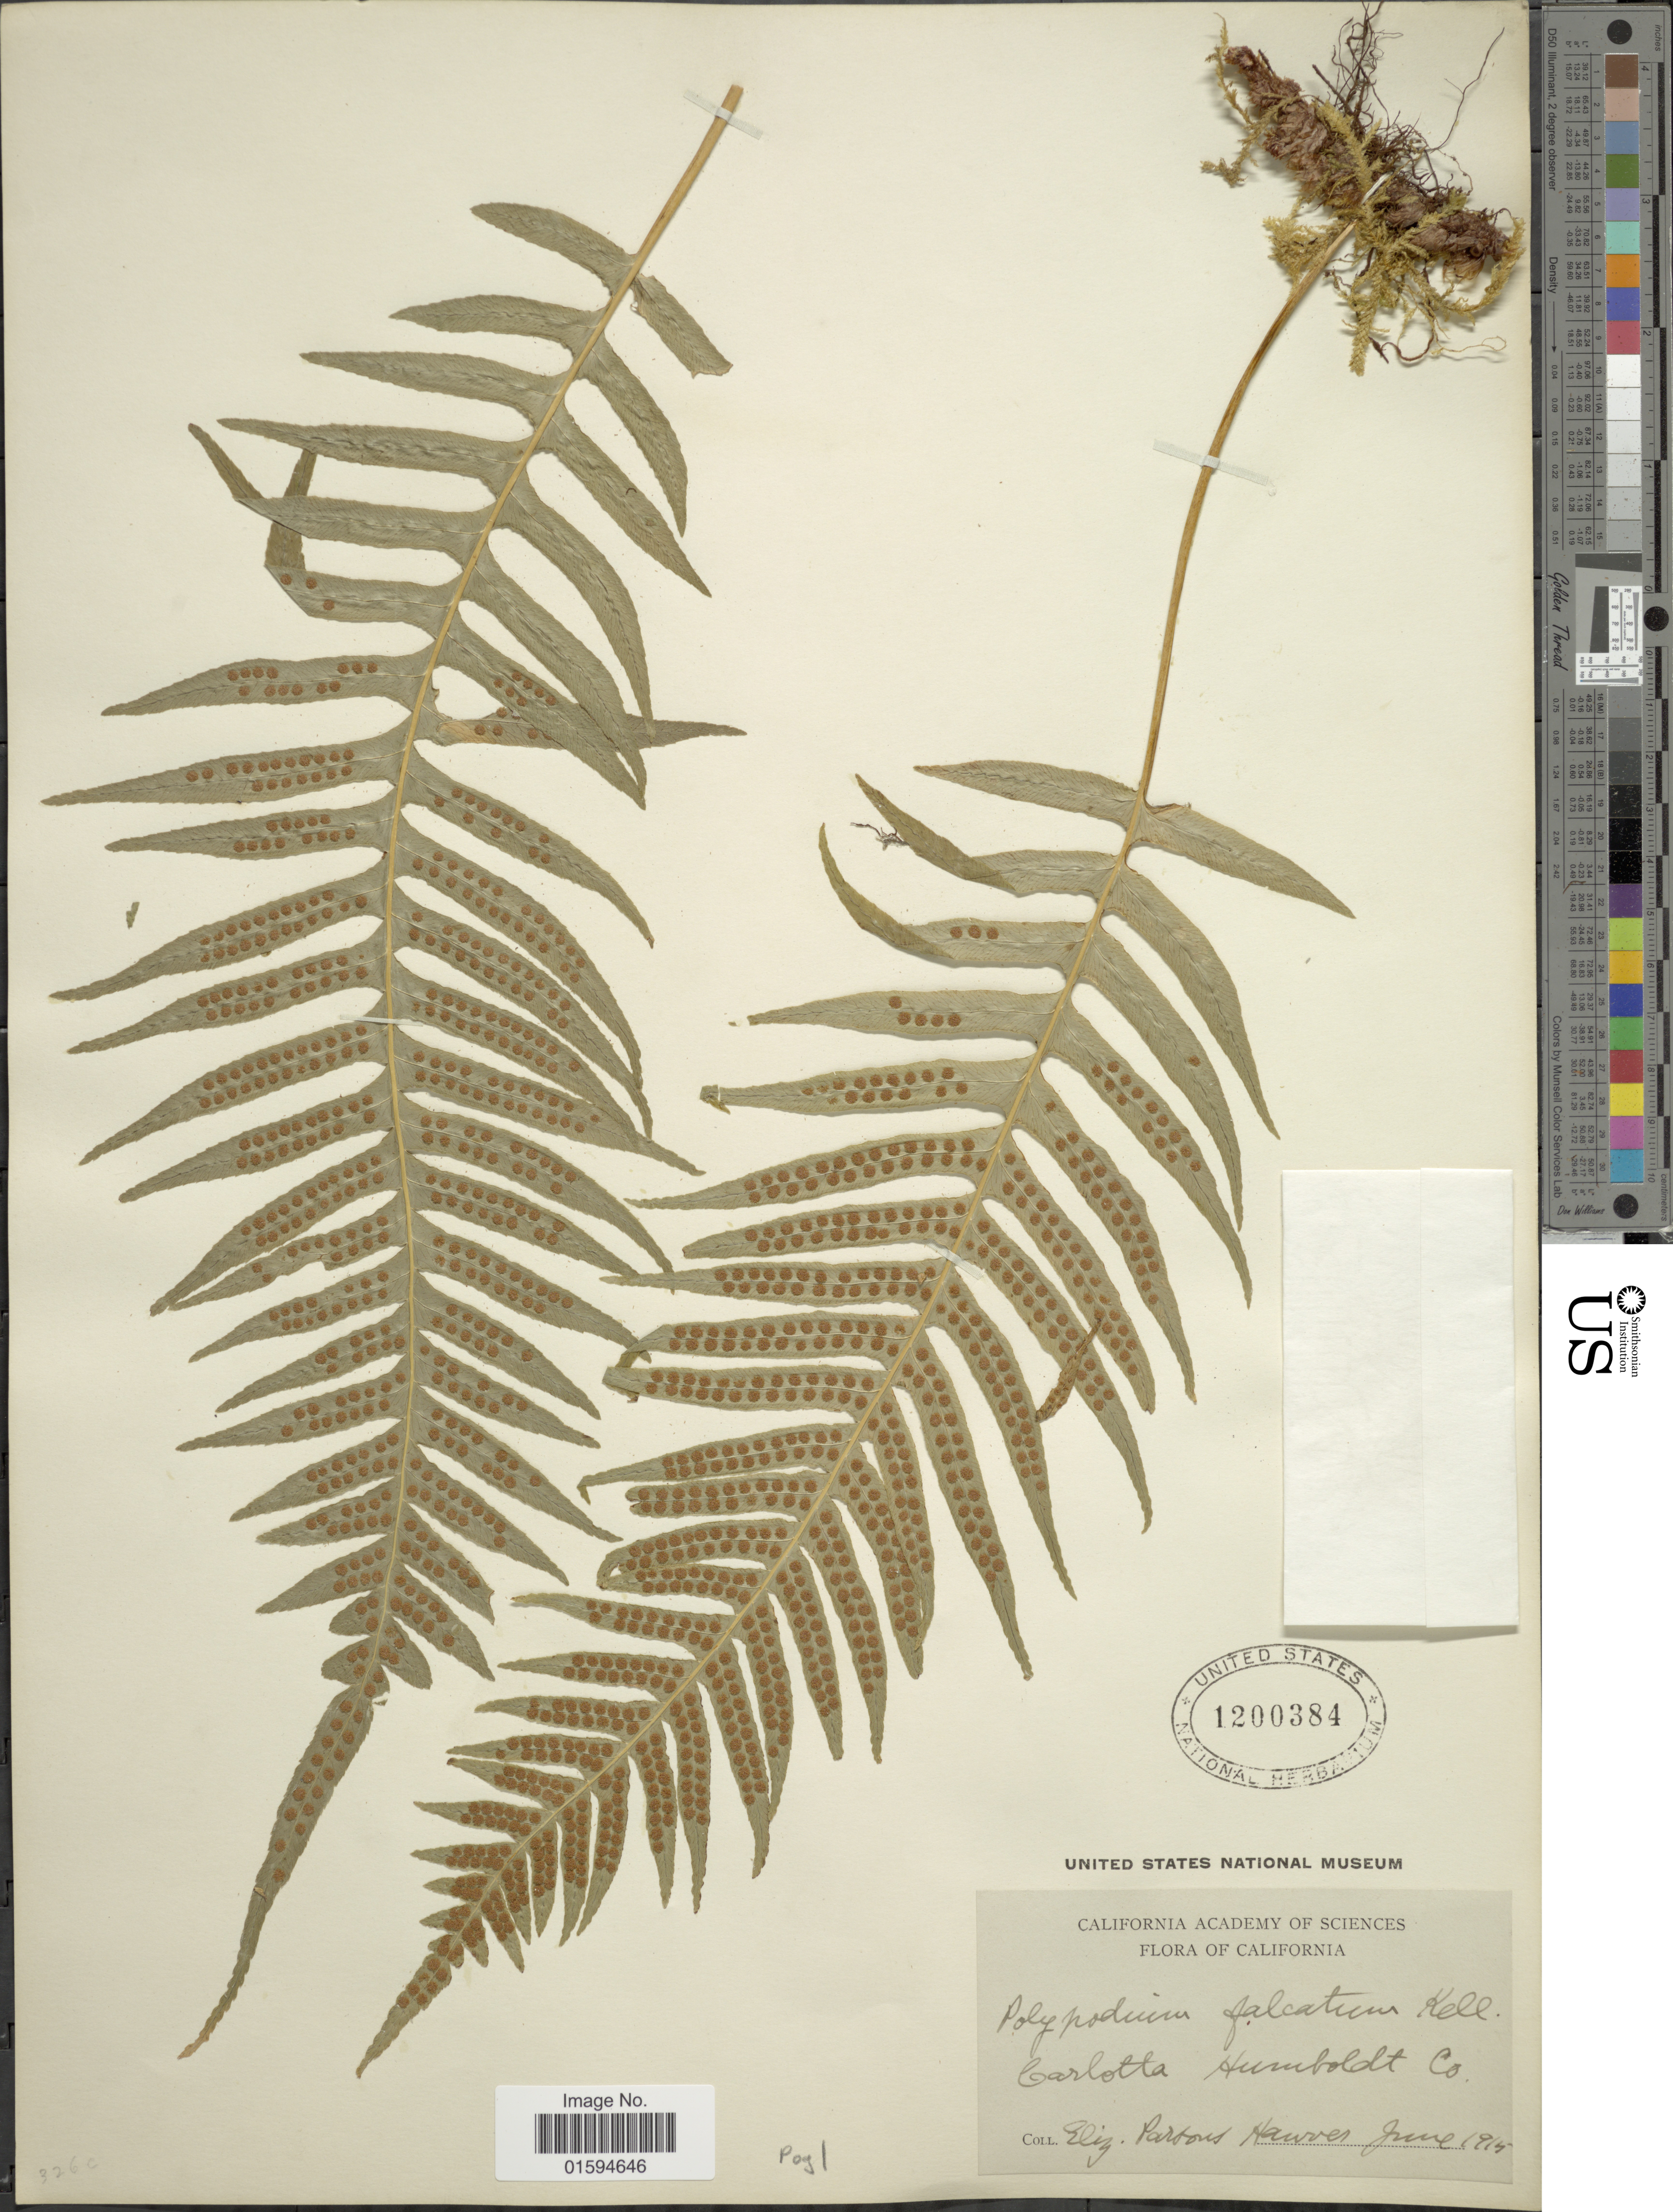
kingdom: Plantae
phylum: Tracheophyta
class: Polypodiopsida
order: Polypodiales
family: Polypodiaceae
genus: Polypodium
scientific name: Polypodium glycyrrhiza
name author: D.C. Eaton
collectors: E. Hawver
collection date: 1915-06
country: United States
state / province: California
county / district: Humboldt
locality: Carlotta Humboldt Co.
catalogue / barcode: US 1200384